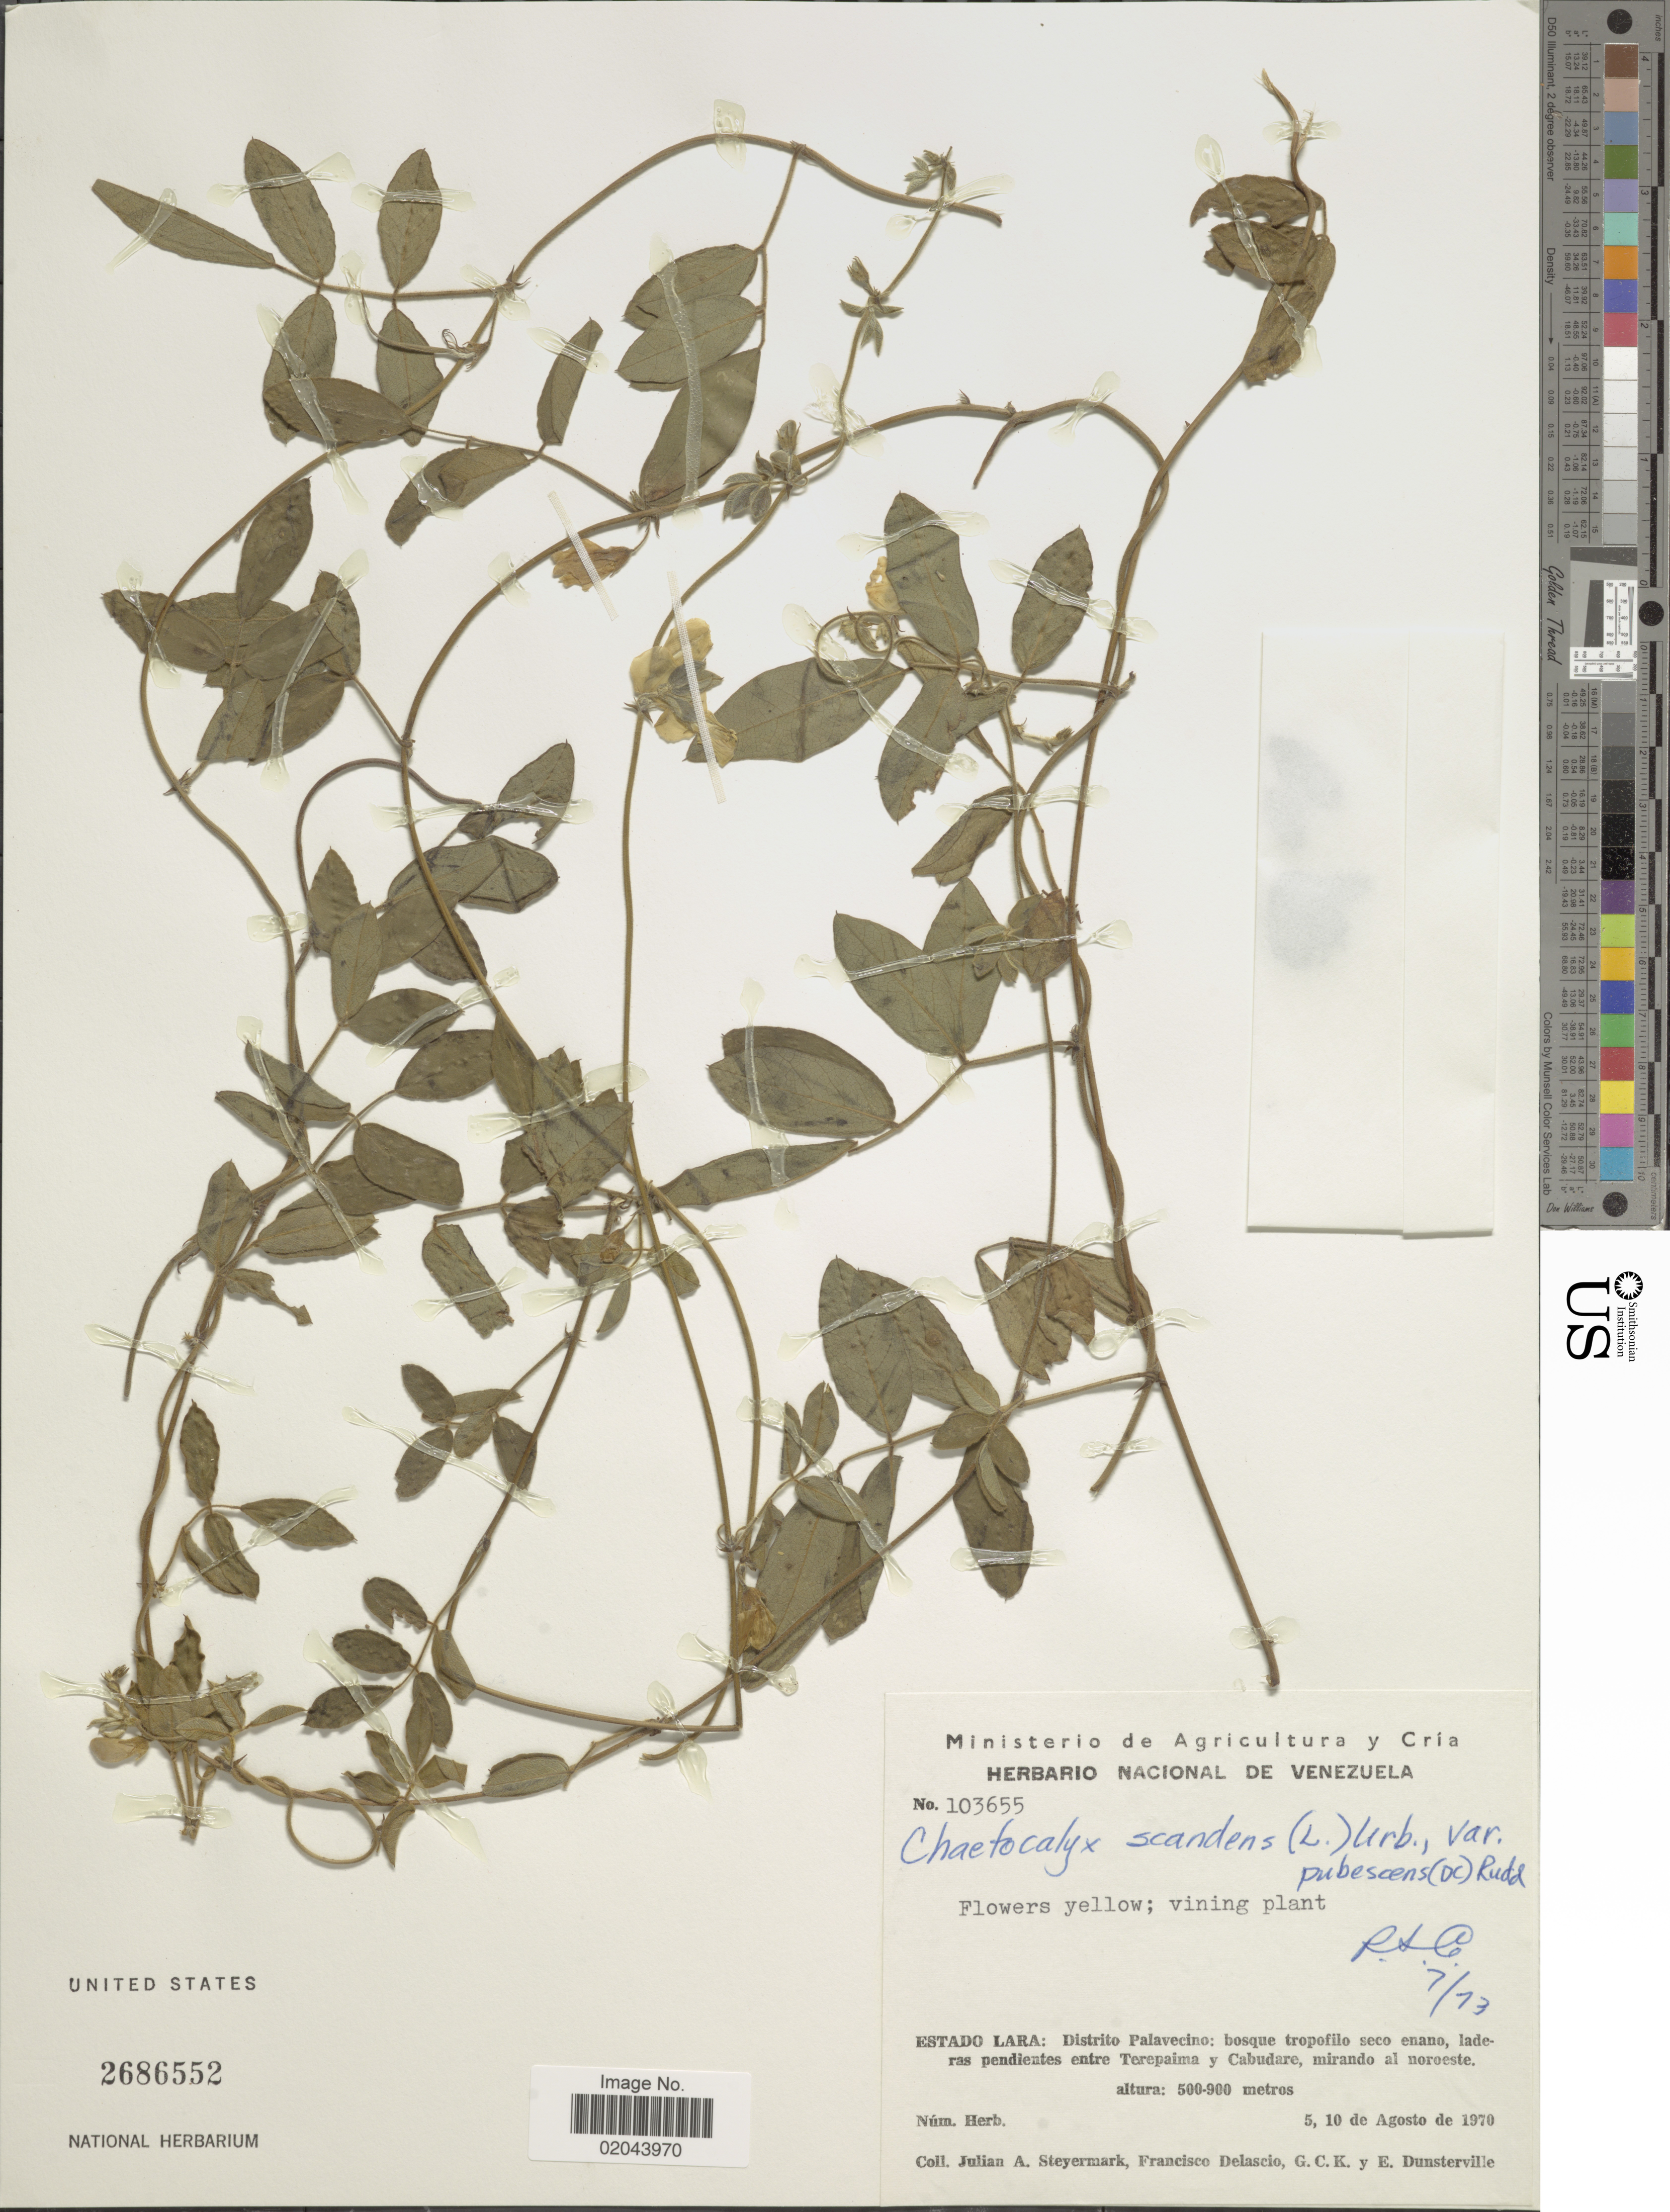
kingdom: Plantae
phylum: Tracheophyta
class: Magnoliopsida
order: Fabales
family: Fabaceae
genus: Chaetocalyx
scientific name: Chaetocalyx scandens var. pubescens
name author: (DC.) Rudd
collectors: J. Steyermark, F. Delascio C., G. C. K. Dunsterville & E. Dunsterville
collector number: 103655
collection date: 1970-08-05/1970-08-10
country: Venezuela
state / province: Lara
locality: Estado Lara: Distrito Palavecino: bosque tropofilo seco enano, laderas pendientes entre Terepaima y Cabudare, mirando al noroeste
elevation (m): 500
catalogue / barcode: US 2686552